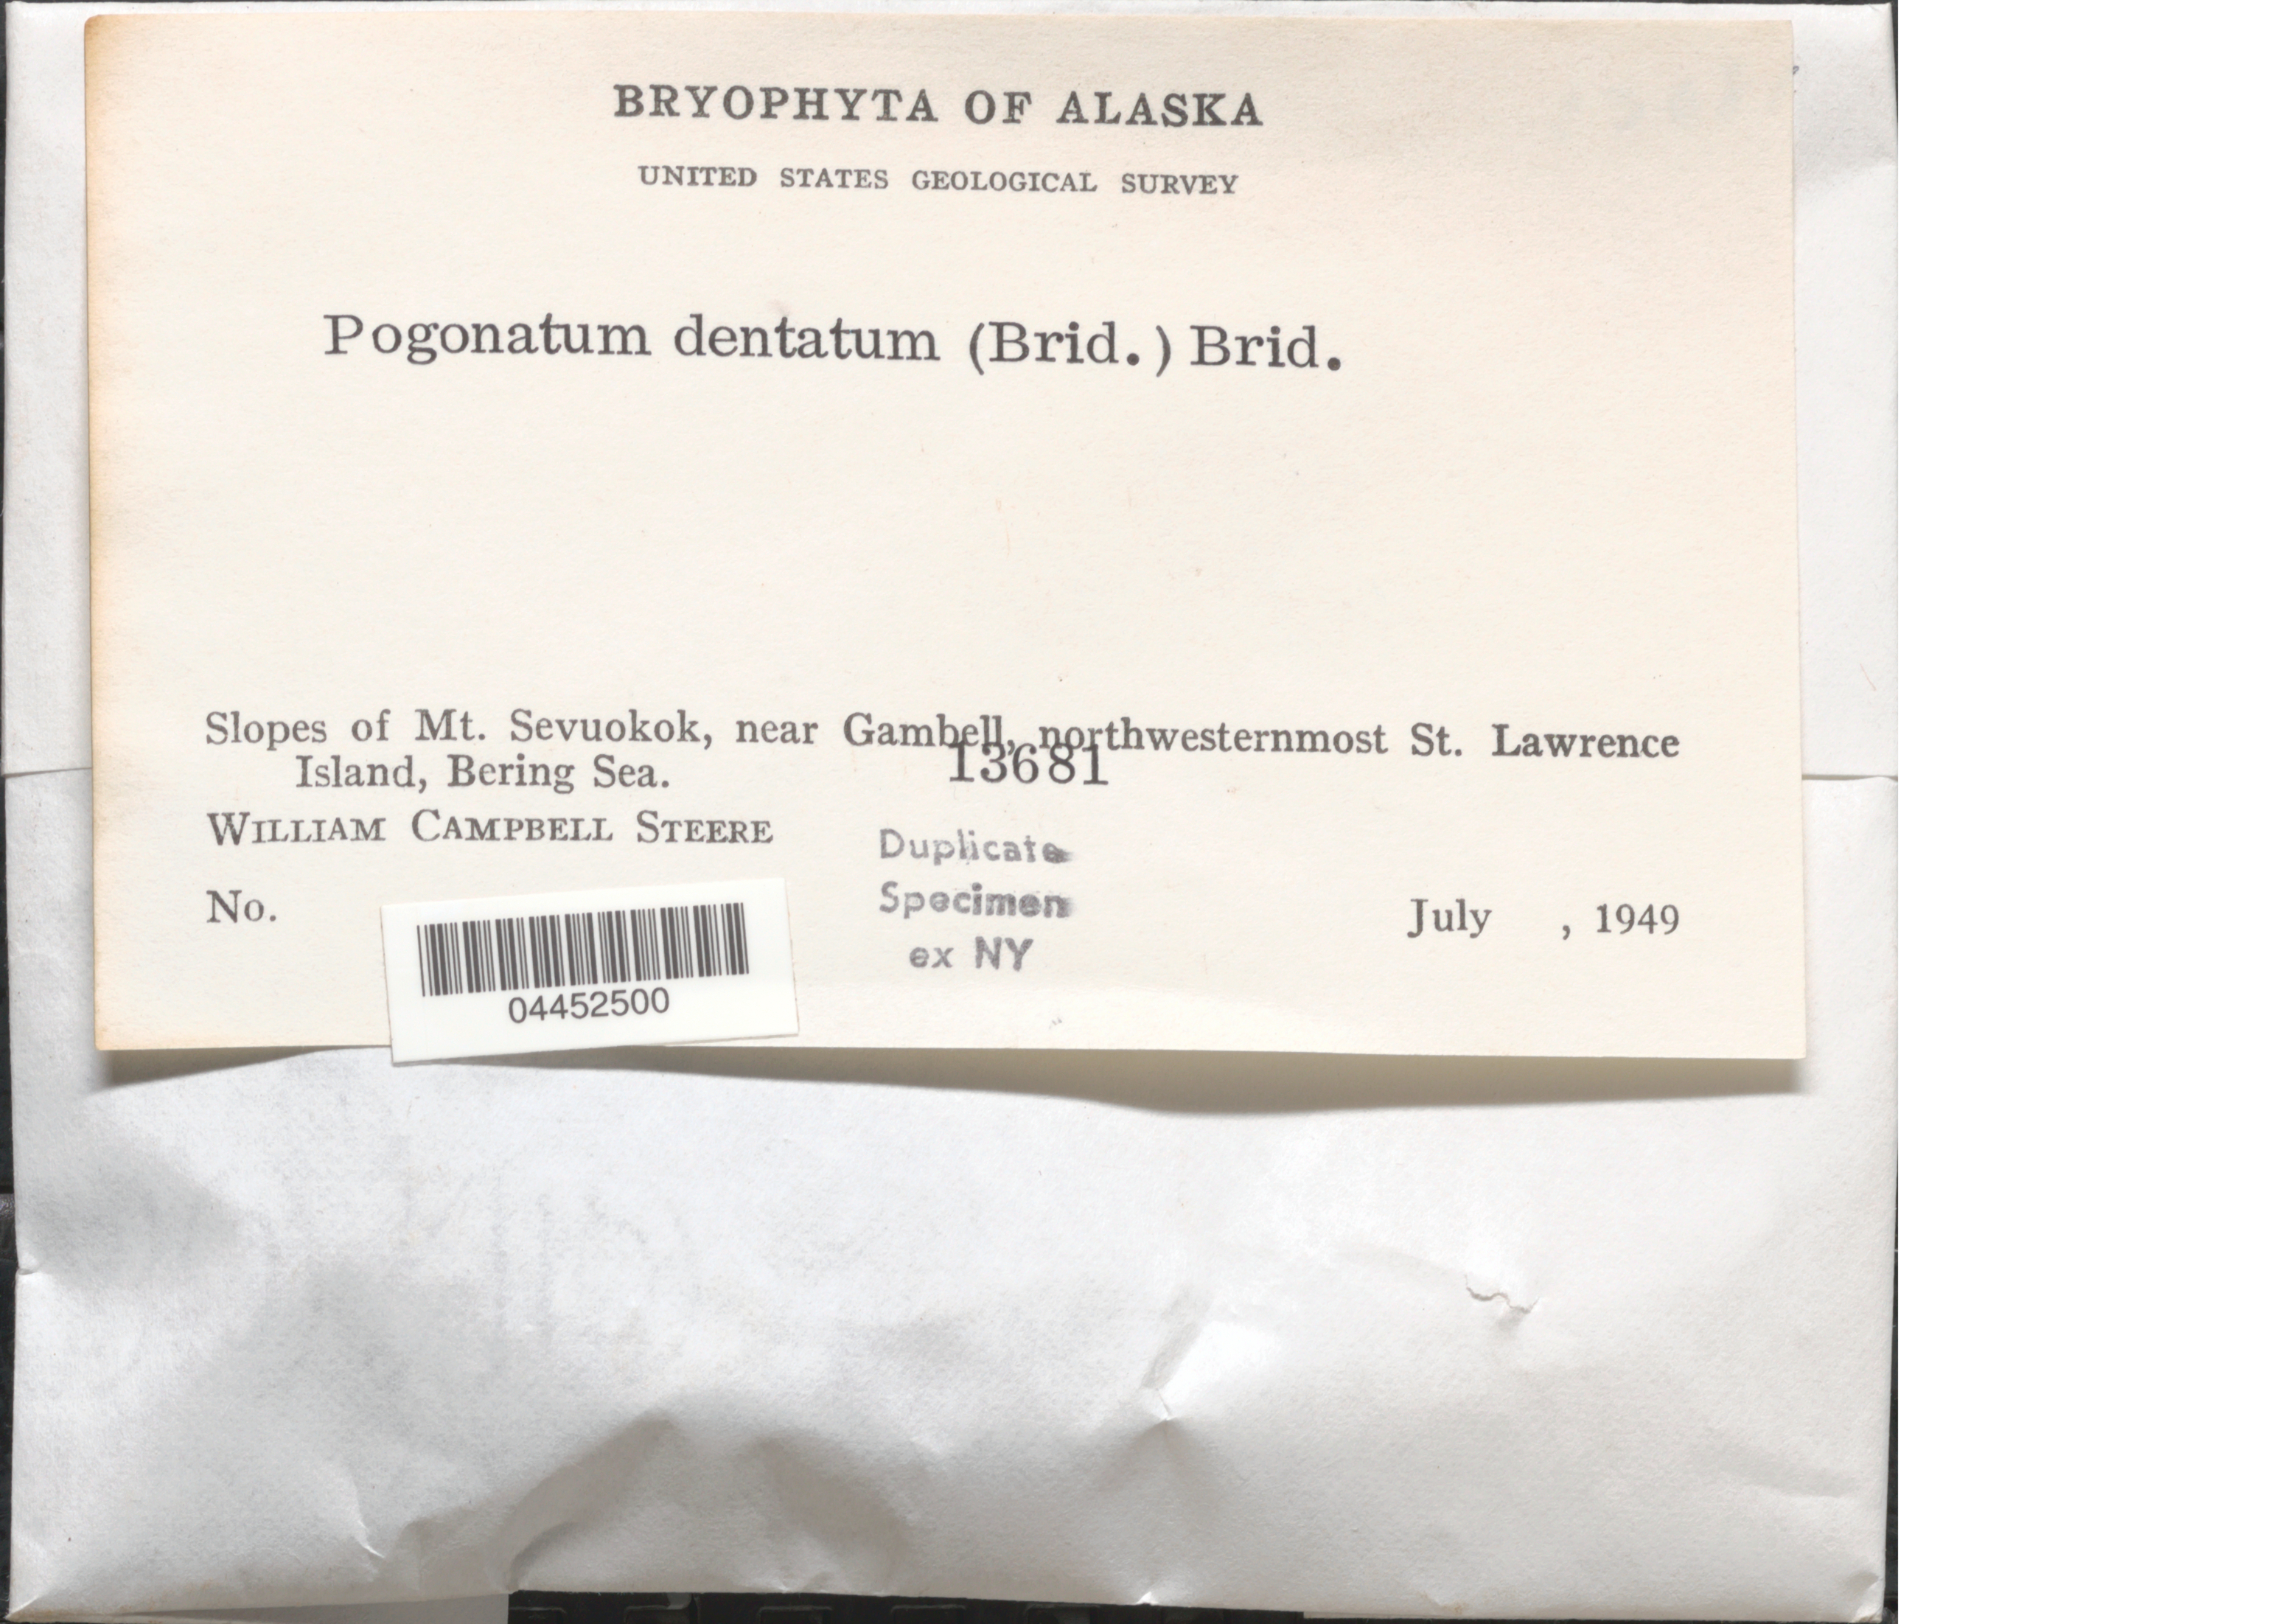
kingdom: Plantae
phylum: Bryophyta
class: Polytrichopsida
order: Polytrichales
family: Polytrichaceae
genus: Pogonatum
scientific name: Pogonatum dentatum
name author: (Menzies ex Brid.) Brid.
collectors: W. C. Steere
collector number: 13681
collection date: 1949-07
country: United States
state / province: Alaska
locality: United States Geological Survey. Slopes of Mt. Sevuokok, near Gambell, northwesternmost St. Lawrence Island, Bering Sea.